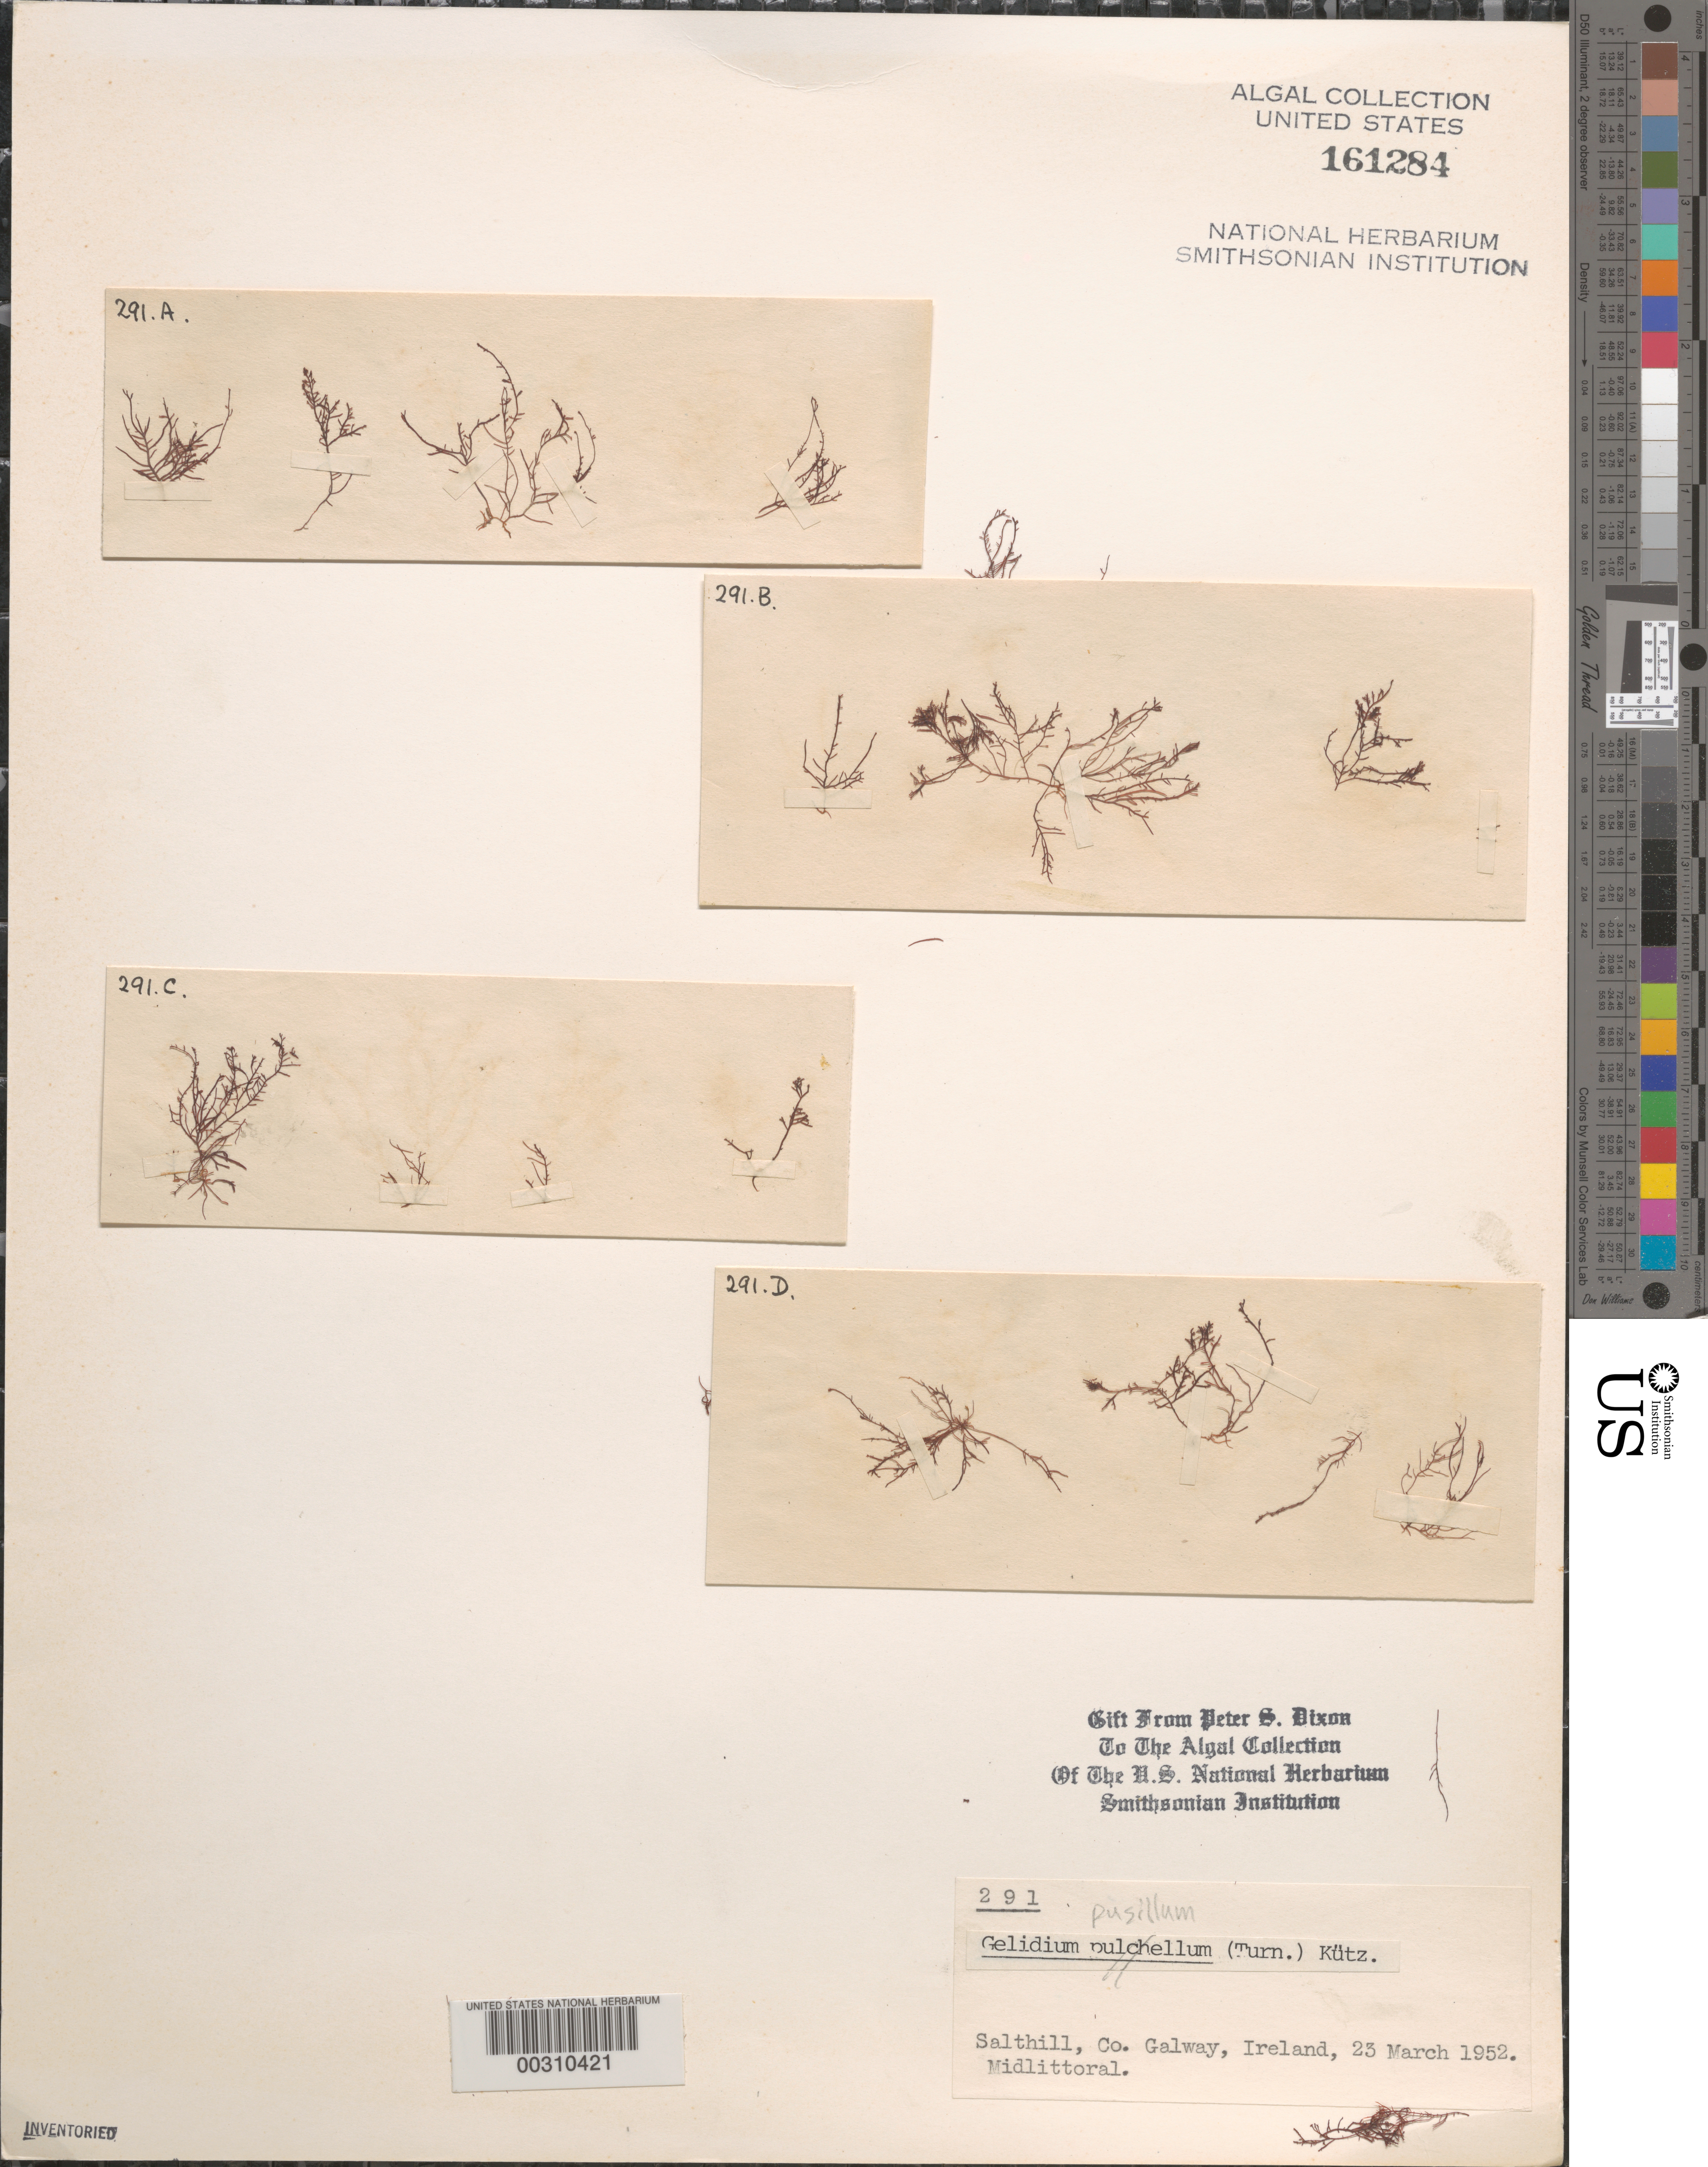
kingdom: Plantae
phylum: Rhodophyta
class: Florideophyceae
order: Gelidiales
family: Gelidiaceae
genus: Gelidium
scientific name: Gelidium pusillum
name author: (Stackh.) Le Jol.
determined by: Dixon, P. S.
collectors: P. S. Dixon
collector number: PSD 291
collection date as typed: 23 Mar 1952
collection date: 1952-03-23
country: Ireland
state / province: Connaught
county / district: Galway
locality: Salthill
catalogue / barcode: US 161284